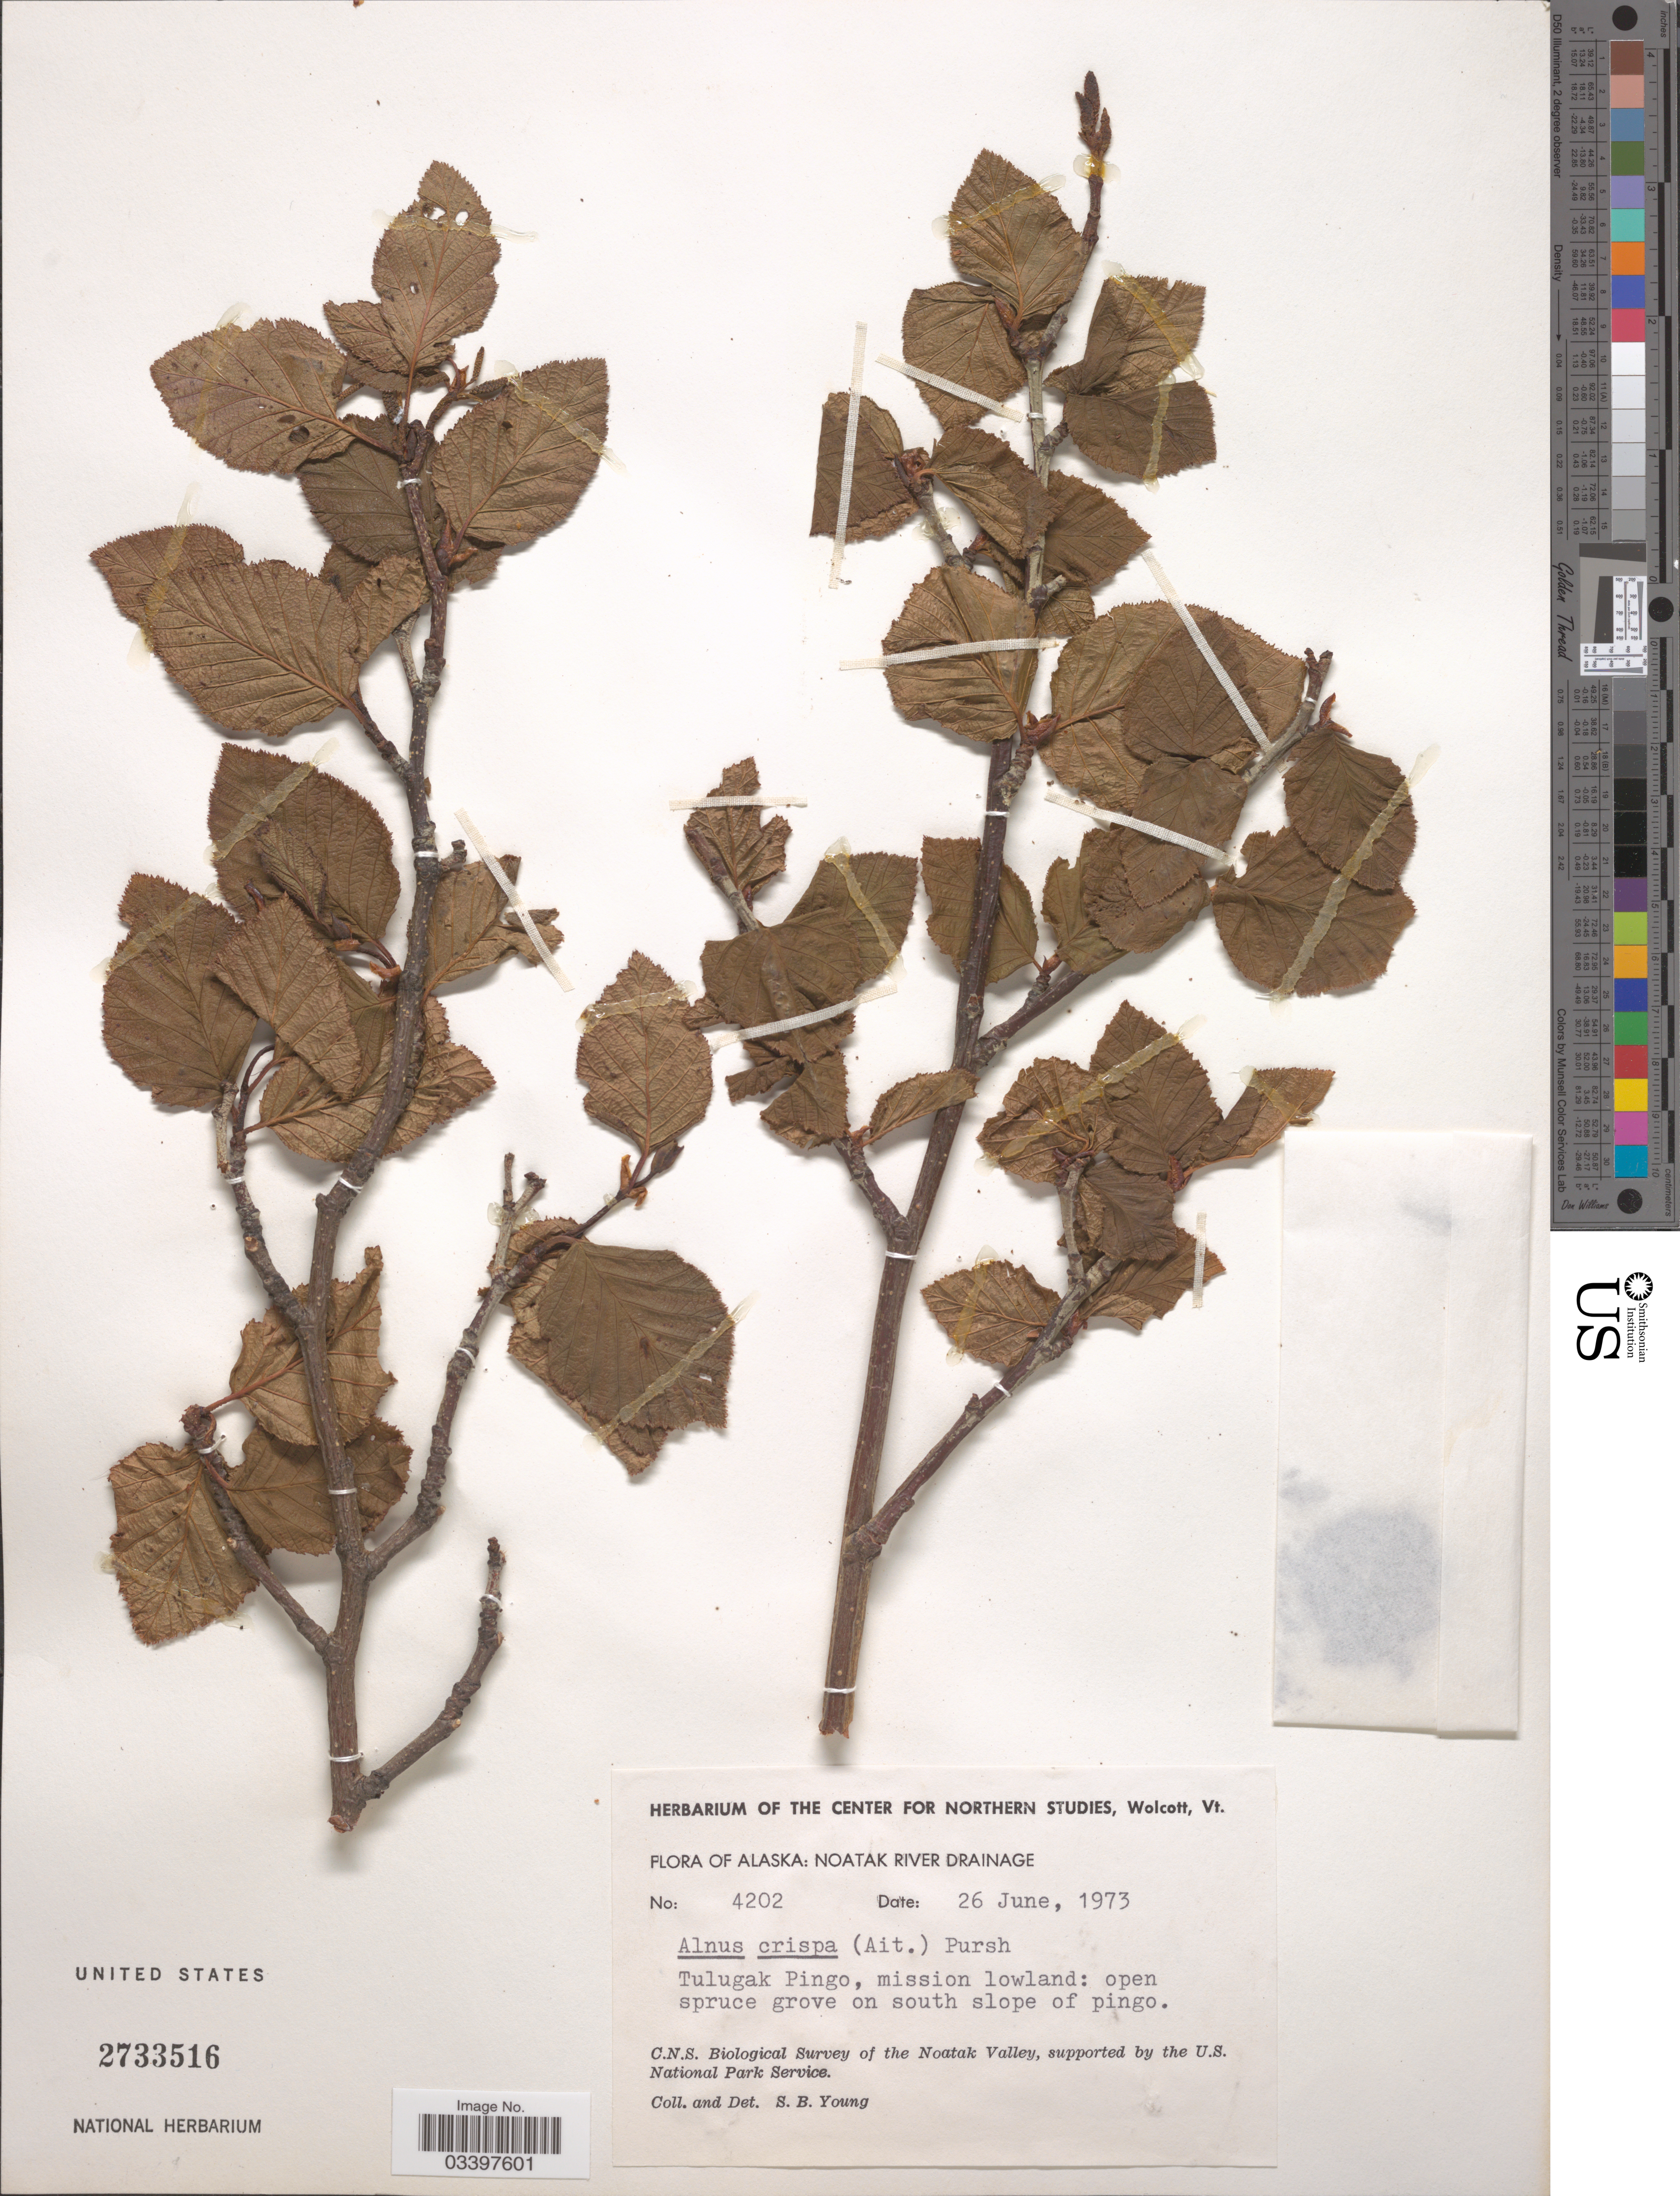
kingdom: Plantae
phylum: Tracheophyta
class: Magnoliopsida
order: Fagales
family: Betulaceae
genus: Alnus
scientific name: Alnus alnobetula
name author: (Ehrh.) K. Koch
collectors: S. Young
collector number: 4202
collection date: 1973-06-26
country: United States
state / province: Alaska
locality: Noatak River Drainage. Tulugak Pingo, mission lowland: open spruce grove on south slope of pingo. Noatak Valley.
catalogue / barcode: US 2733516